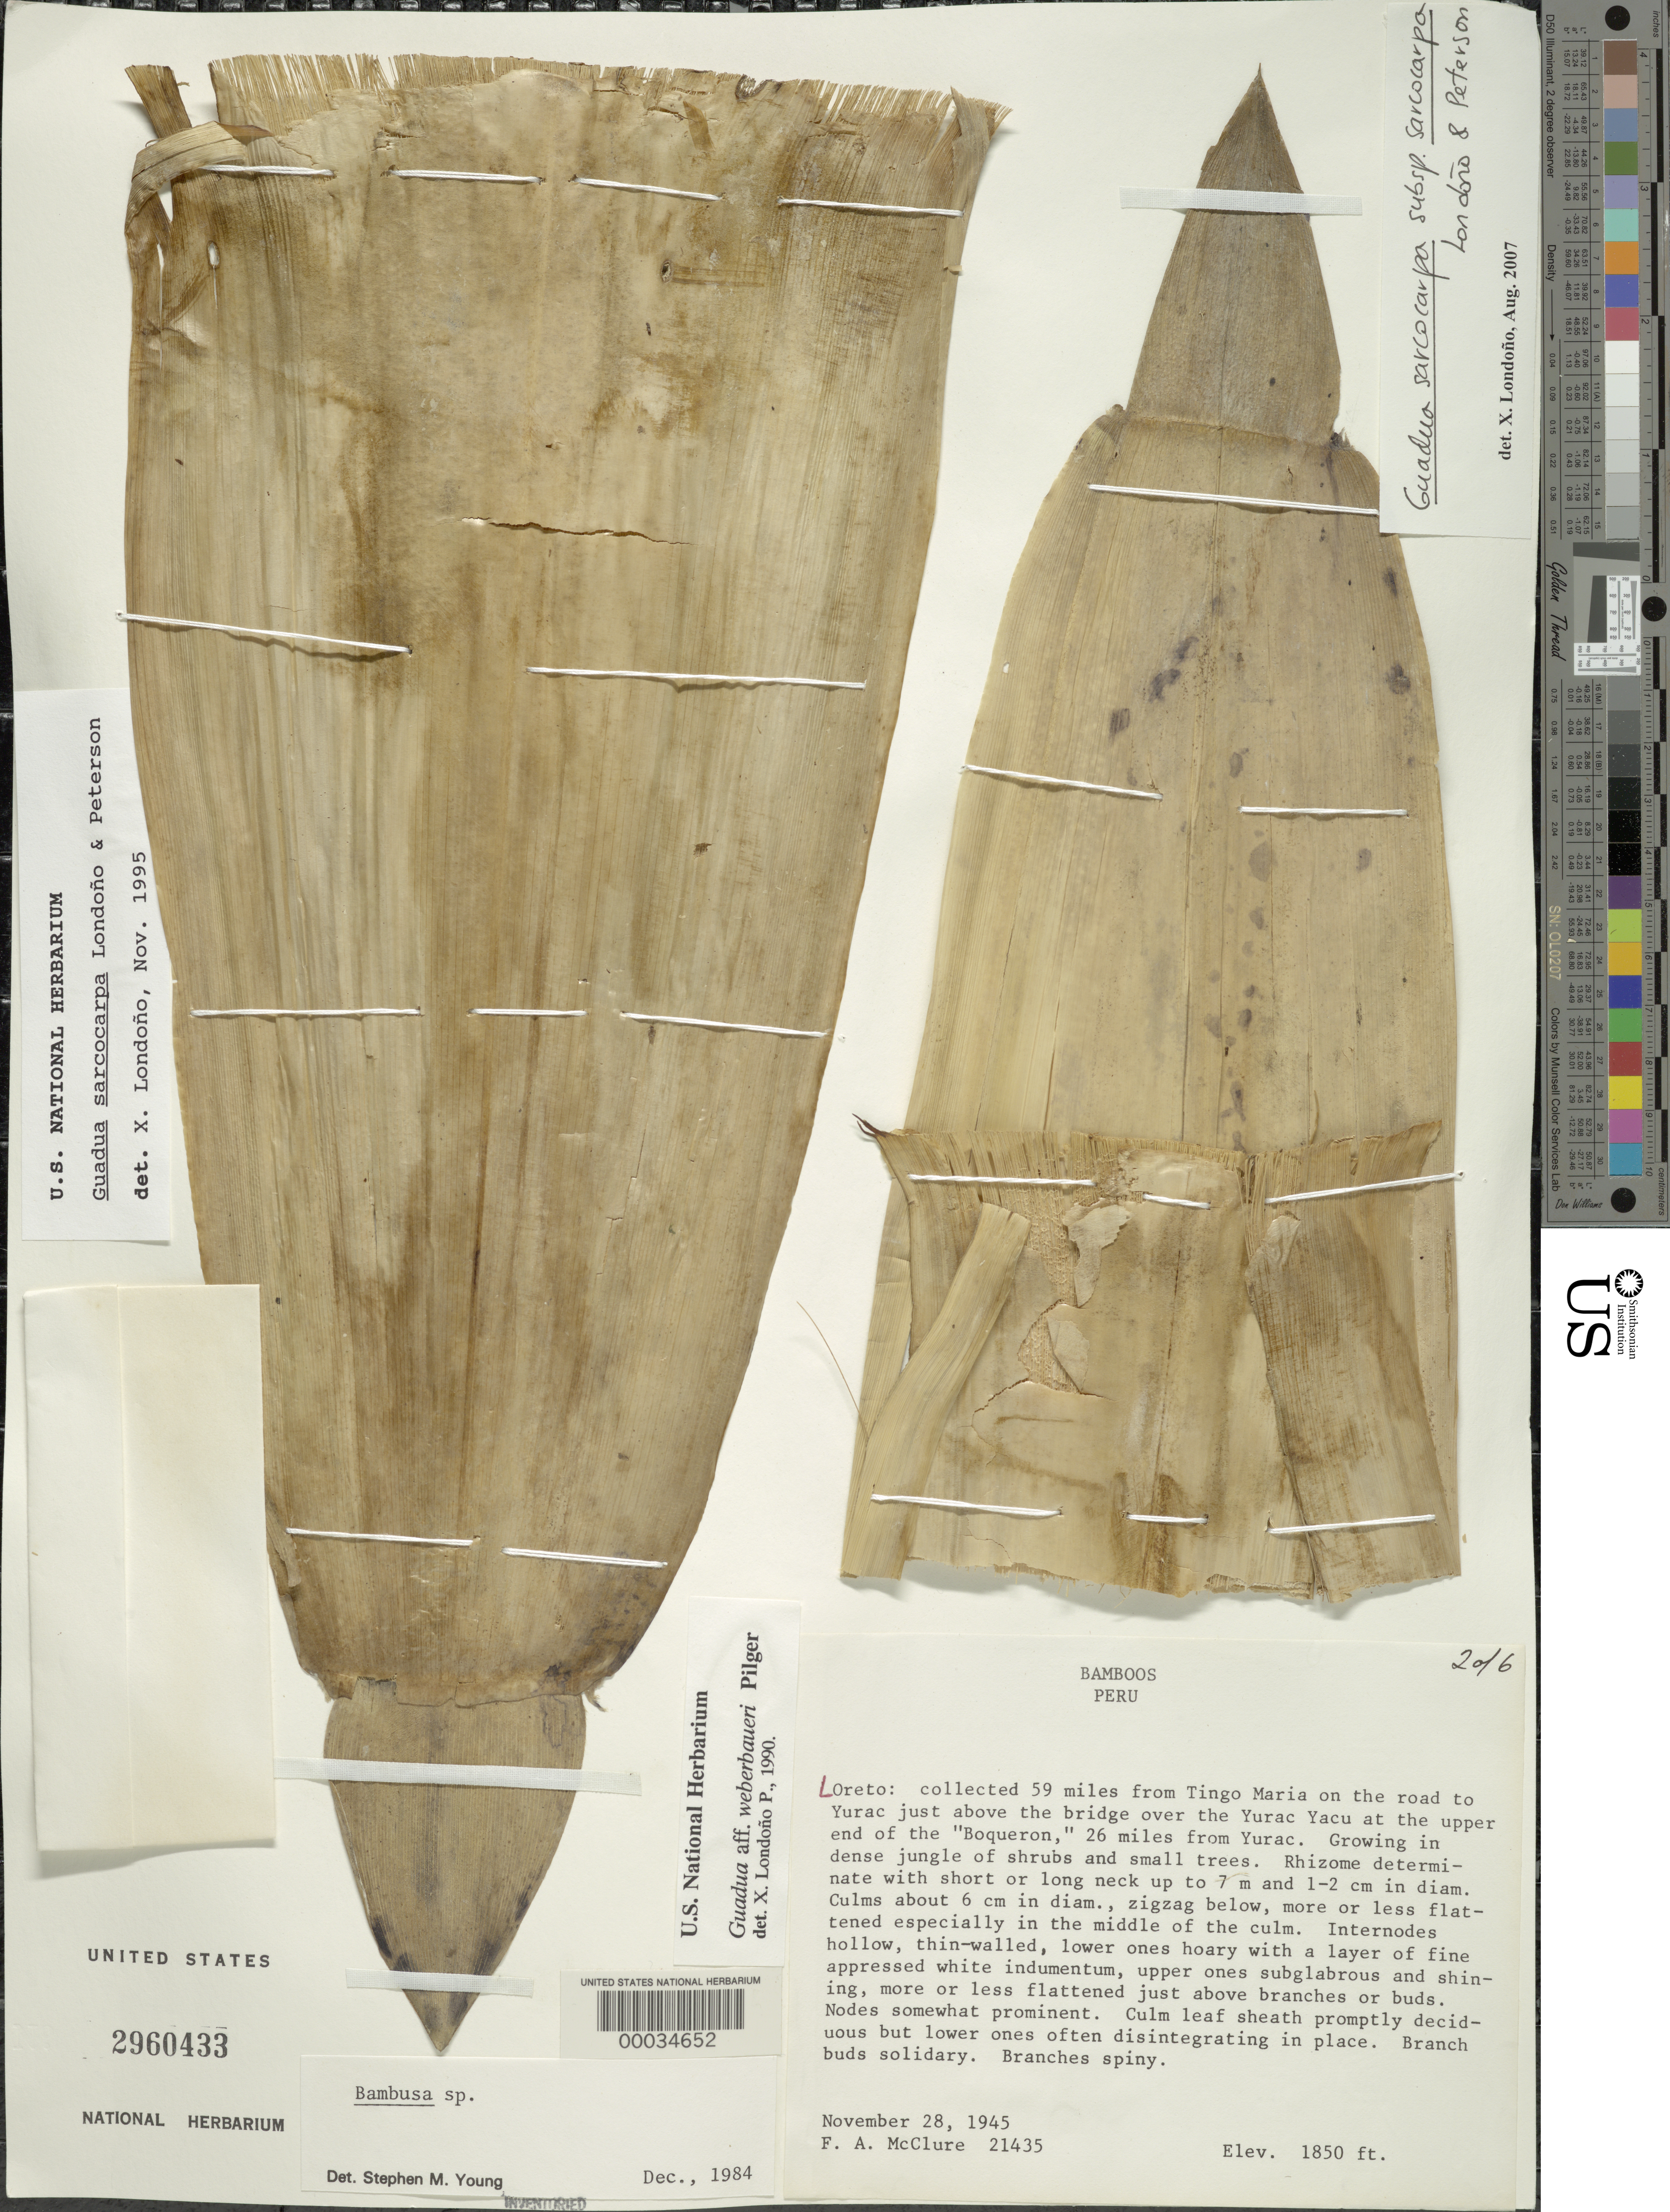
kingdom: Plantae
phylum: Tracheophyta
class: Liliopsida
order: Poales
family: Poaceae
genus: Guadua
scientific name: Guadua sarcocarpa subsp. sarcocarpa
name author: Londoño & P.M. Peterson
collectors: F. A. McClure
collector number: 21435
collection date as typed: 28 Nov 1945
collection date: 1945-11-28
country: Peru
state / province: Loreto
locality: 59 mi from tingo maria on the road to yurac just above the bridge over the yurack yacu, 26 mi from yurac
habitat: Dense jungle of shrubs and small trees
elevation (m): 564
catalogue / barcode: US 2960433